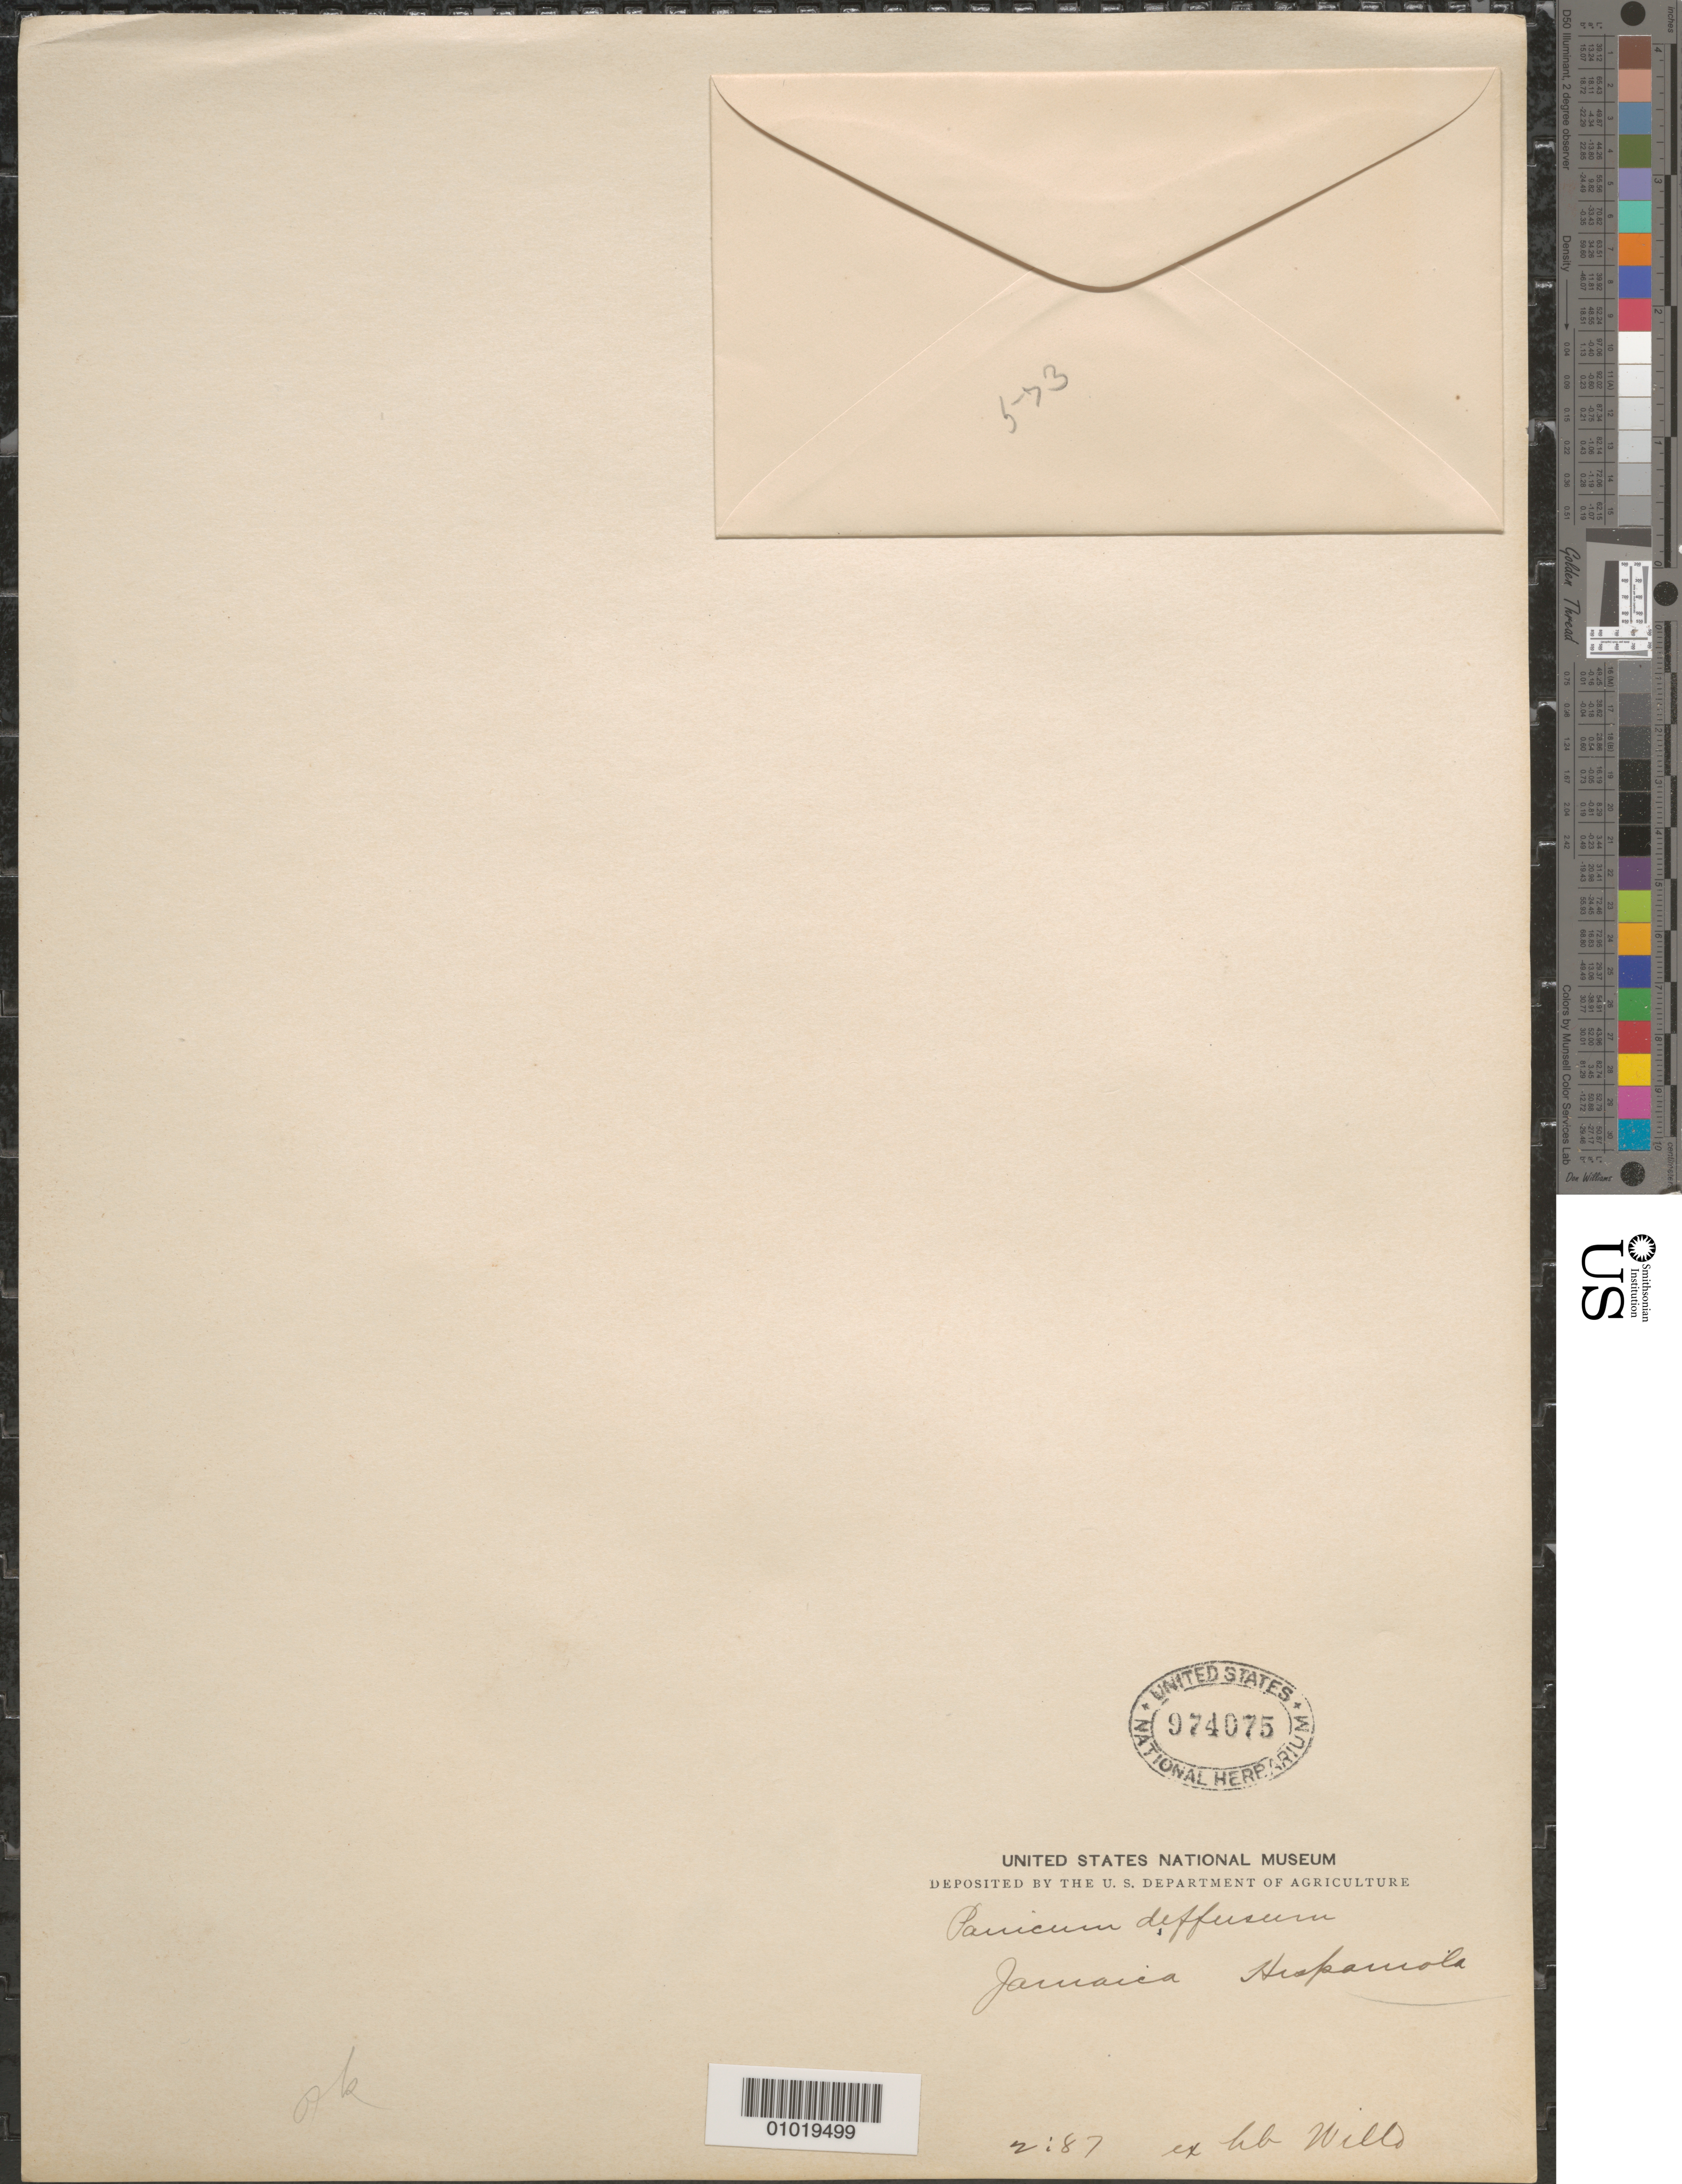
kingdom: Plantae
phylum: Tracheophyta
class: Liliopsida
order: Poales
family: Poaceae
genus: Panicum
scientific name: Panicum diffusum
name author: Sw.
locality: Jamaica Hispaniola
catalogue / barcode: US 904075